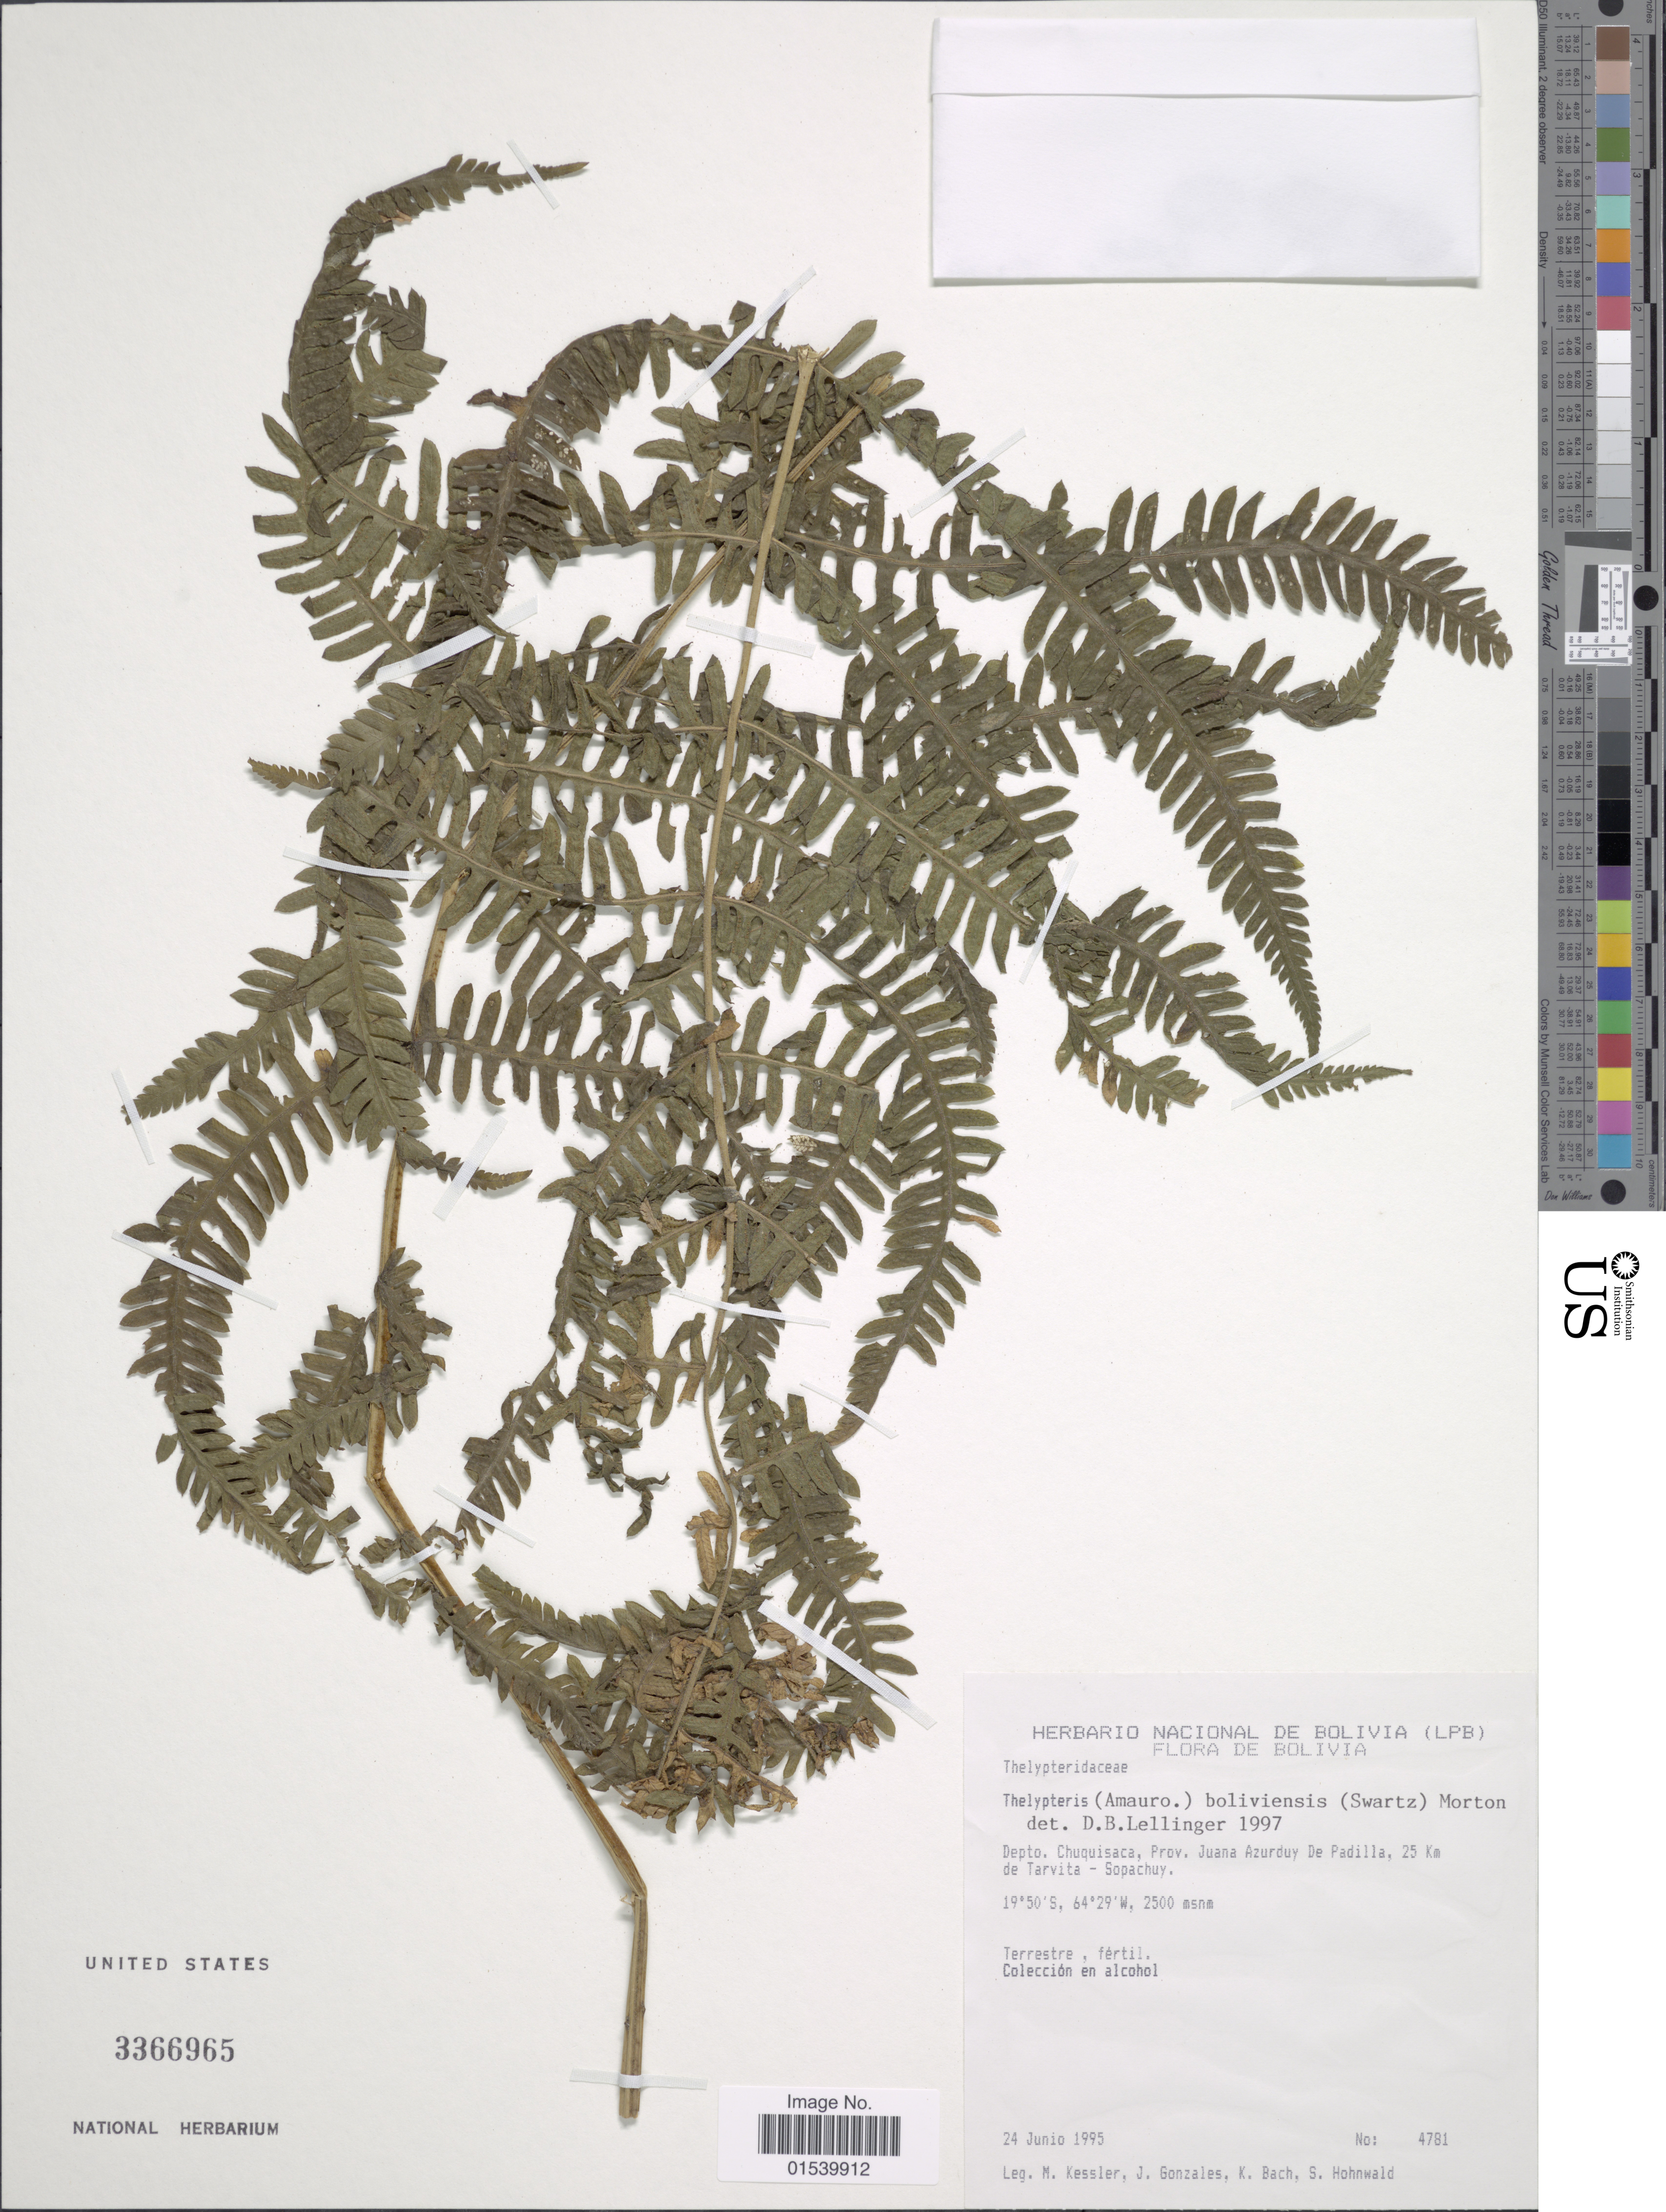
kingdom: Plantae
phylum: Tracheophyta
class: Polypodiopsida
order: Polypodiales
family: Thelypteridaceae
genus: Amauropelta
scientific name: Amauropelta boliviensis (A.R. Sm.) comb. nov., ined. 2015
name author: (A.R. Sm.)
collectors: M. Kessler, J. Gonzales, K. Bach & S. Hohnwald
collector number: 4781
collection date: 1995-06-24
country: Bolivia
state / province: Chuquisaca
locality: Depto. Chuquisaca, Prov. Juana Azurduy De Padilla, 25 Km. de Tarvita - Sopachuy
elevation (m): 2500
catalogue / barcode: US 3366965